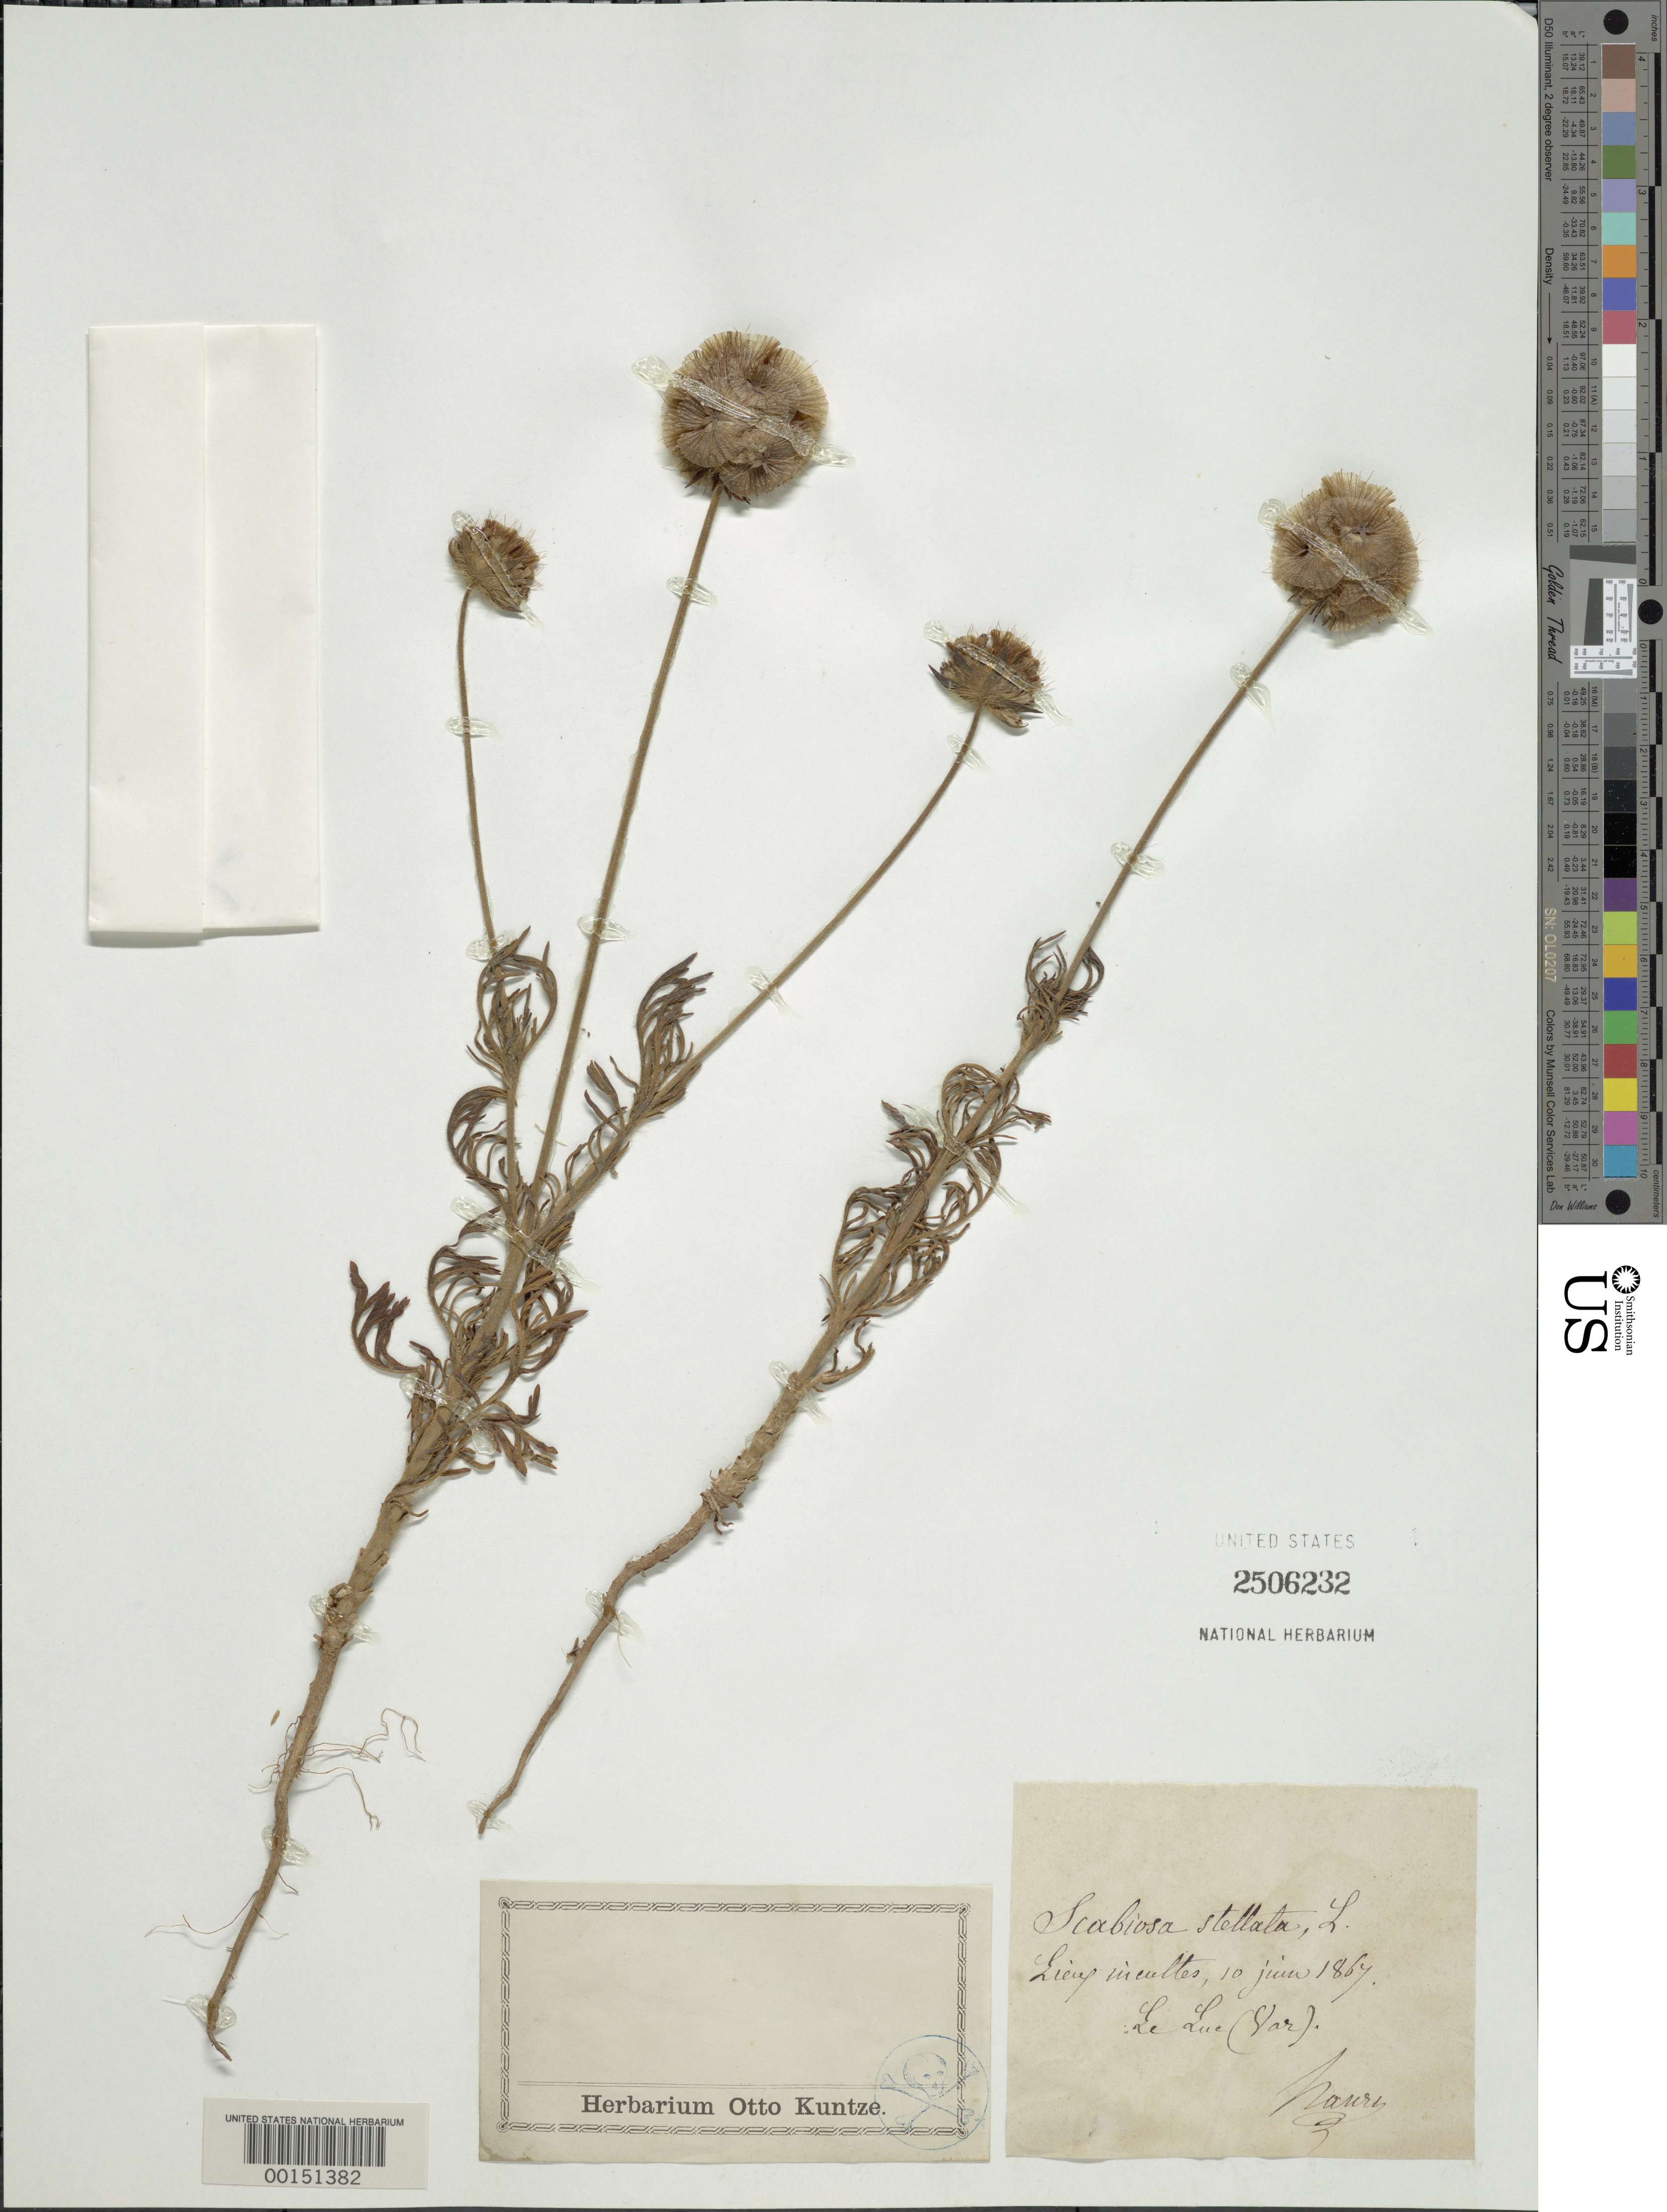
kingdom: Plantae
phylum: Tracheophyta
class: Magnoliopsida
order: Dipsacales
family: Caprifoliaceae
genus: Scabiosa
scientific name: Scabiosa stellata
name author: L.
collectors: C.E.O. Kuntze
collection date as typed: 10 Jun 1864 (1867?)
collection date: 1864-06-10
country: France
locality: Le Luc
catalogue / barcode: US 2506232